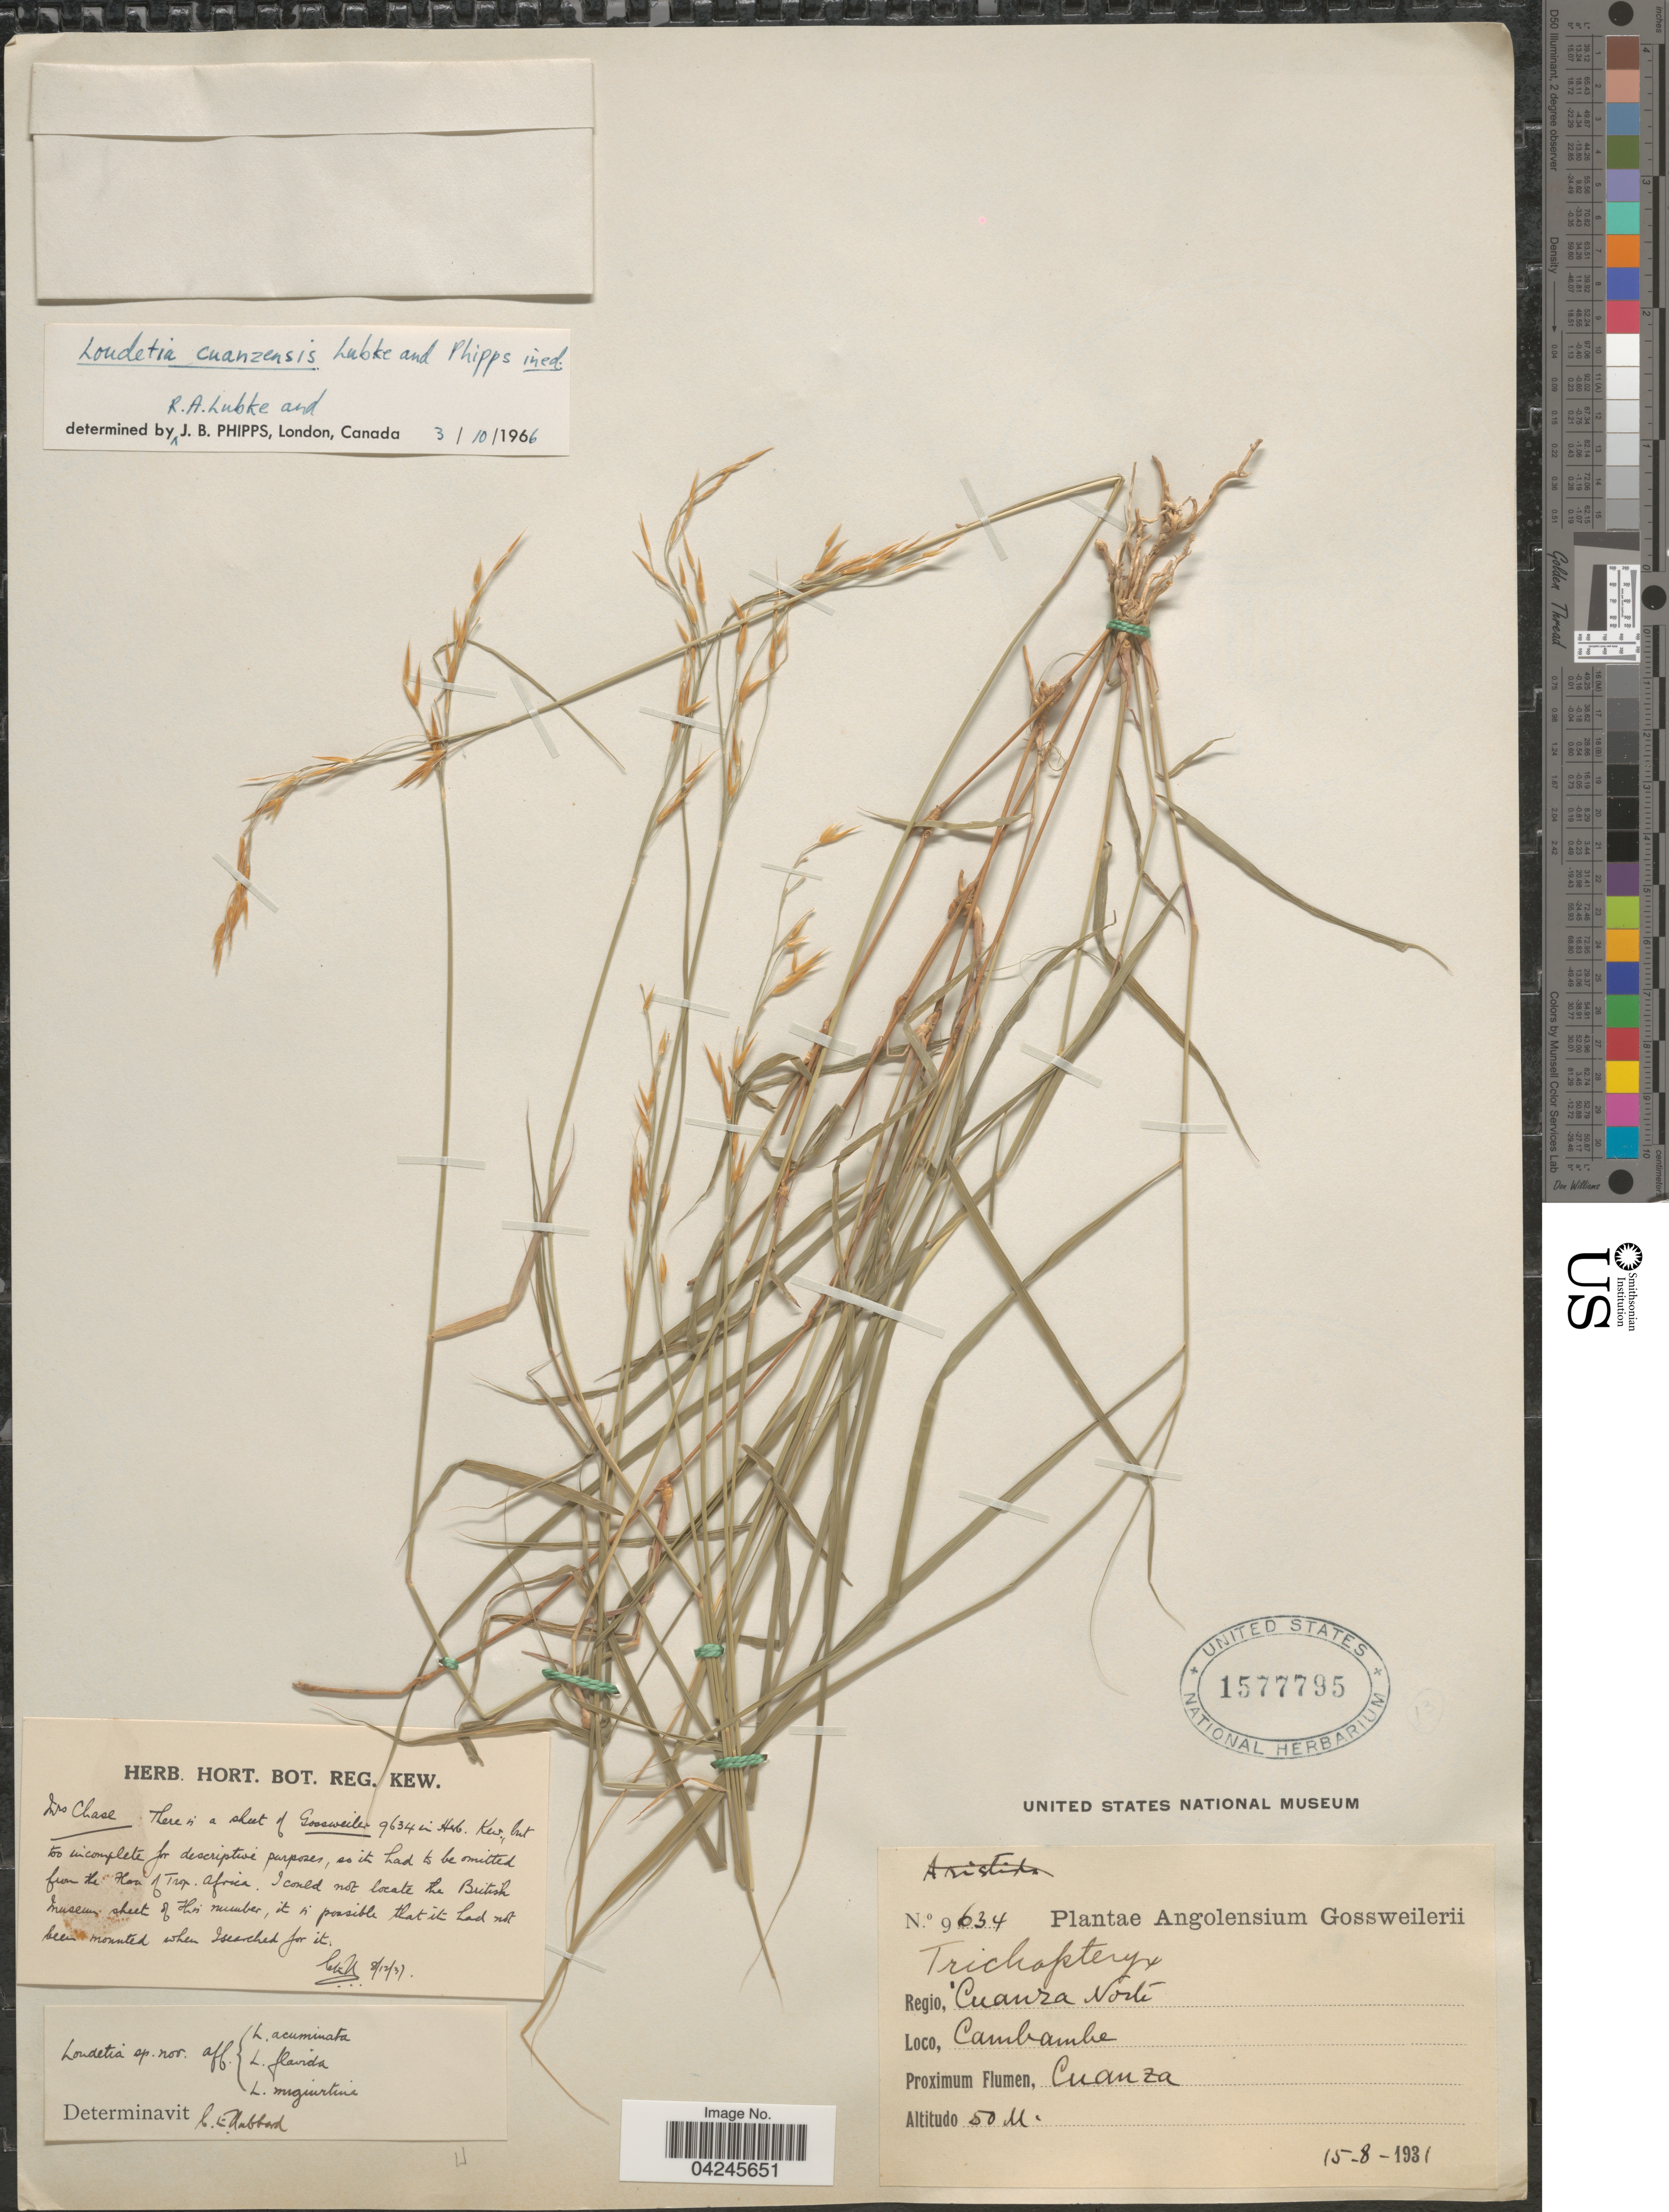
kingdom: Plantae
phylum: Tracheophyta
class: Liliopsida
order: Poales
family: Poaceae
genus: Loudetia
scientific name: Loudetia cuanzensis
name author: Lubke & Phipps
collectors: -. Gossweiler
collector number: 9634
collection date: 1931-08-15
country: Angola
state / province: Cuanza Norte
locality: Regio, Cuanza Norte. Cambambe. Proximum Flumen, Cuanza.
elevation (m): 50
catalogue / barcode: US 1577795